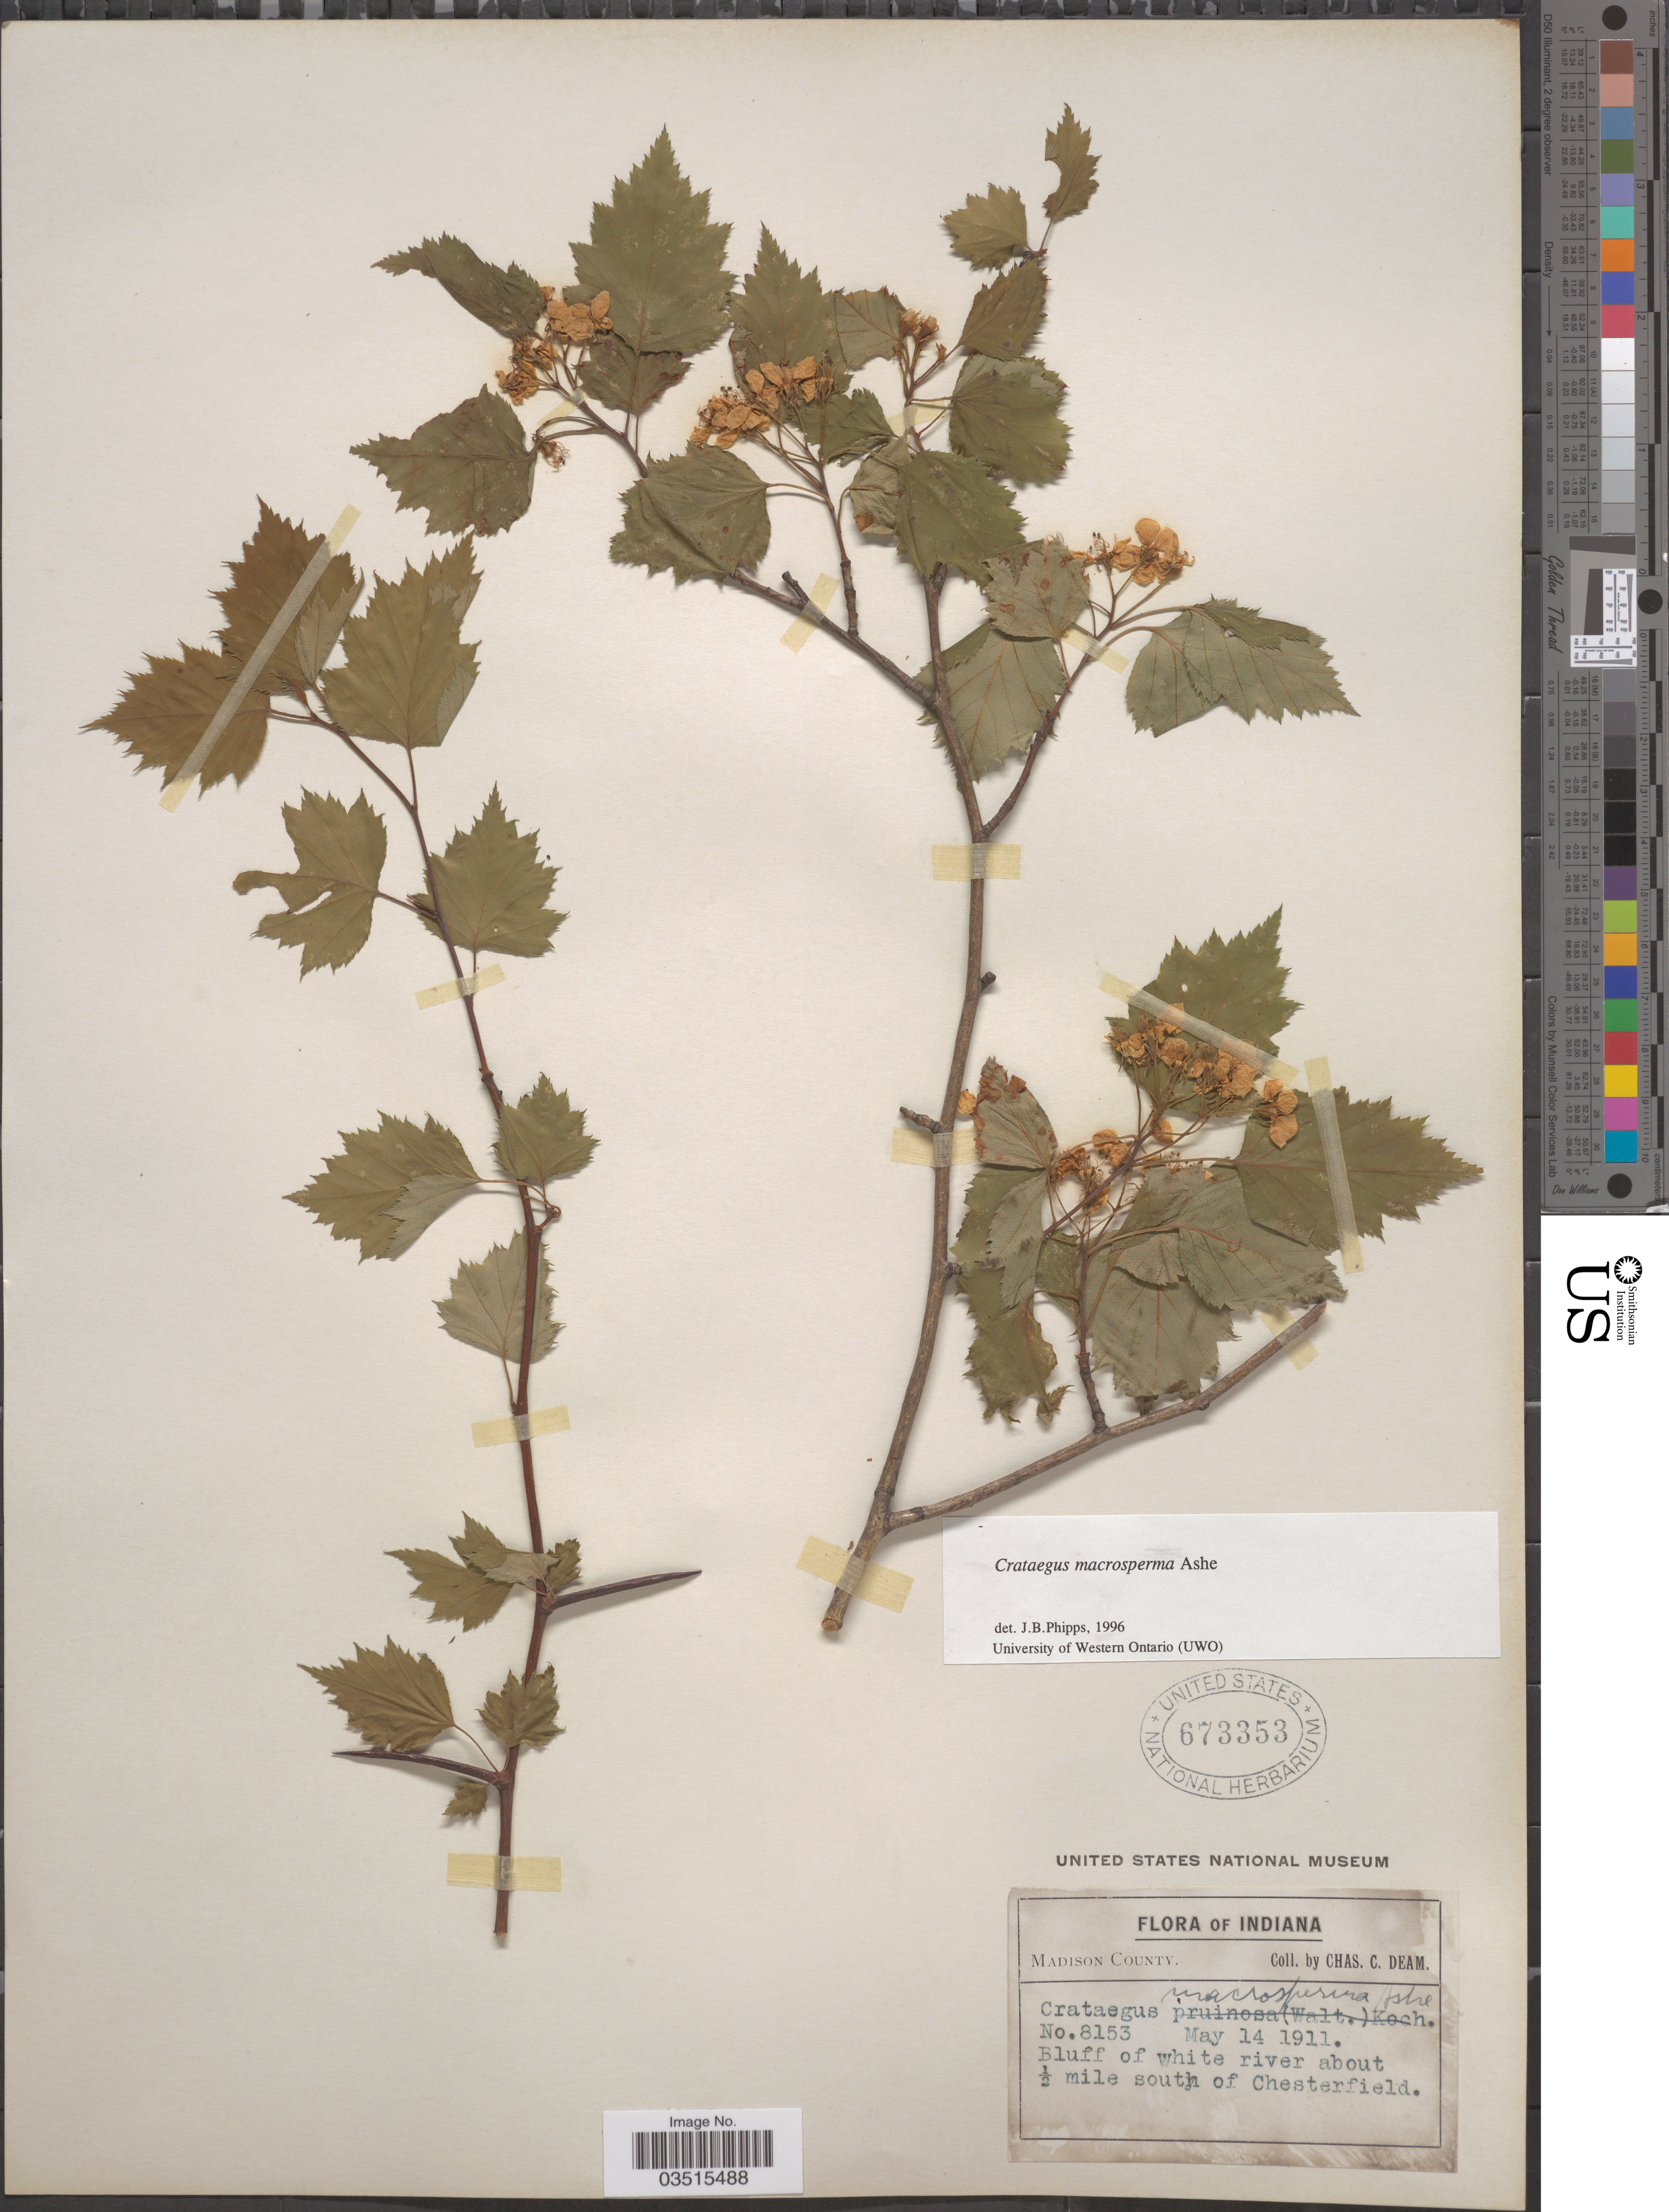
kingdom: Plantae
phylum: Tracheophyta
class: Magnoliopsida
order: Rosales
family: Rosaceae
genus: Crataegus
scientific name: Crataegus macrosperma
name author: Ashe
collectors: C. C. Deam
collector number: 8153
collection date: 1911-05-14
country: United States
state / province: Indiana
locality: Madison County. Bluff of White river about 1/2 mile south of Chesterfield.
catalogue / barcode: US 673353